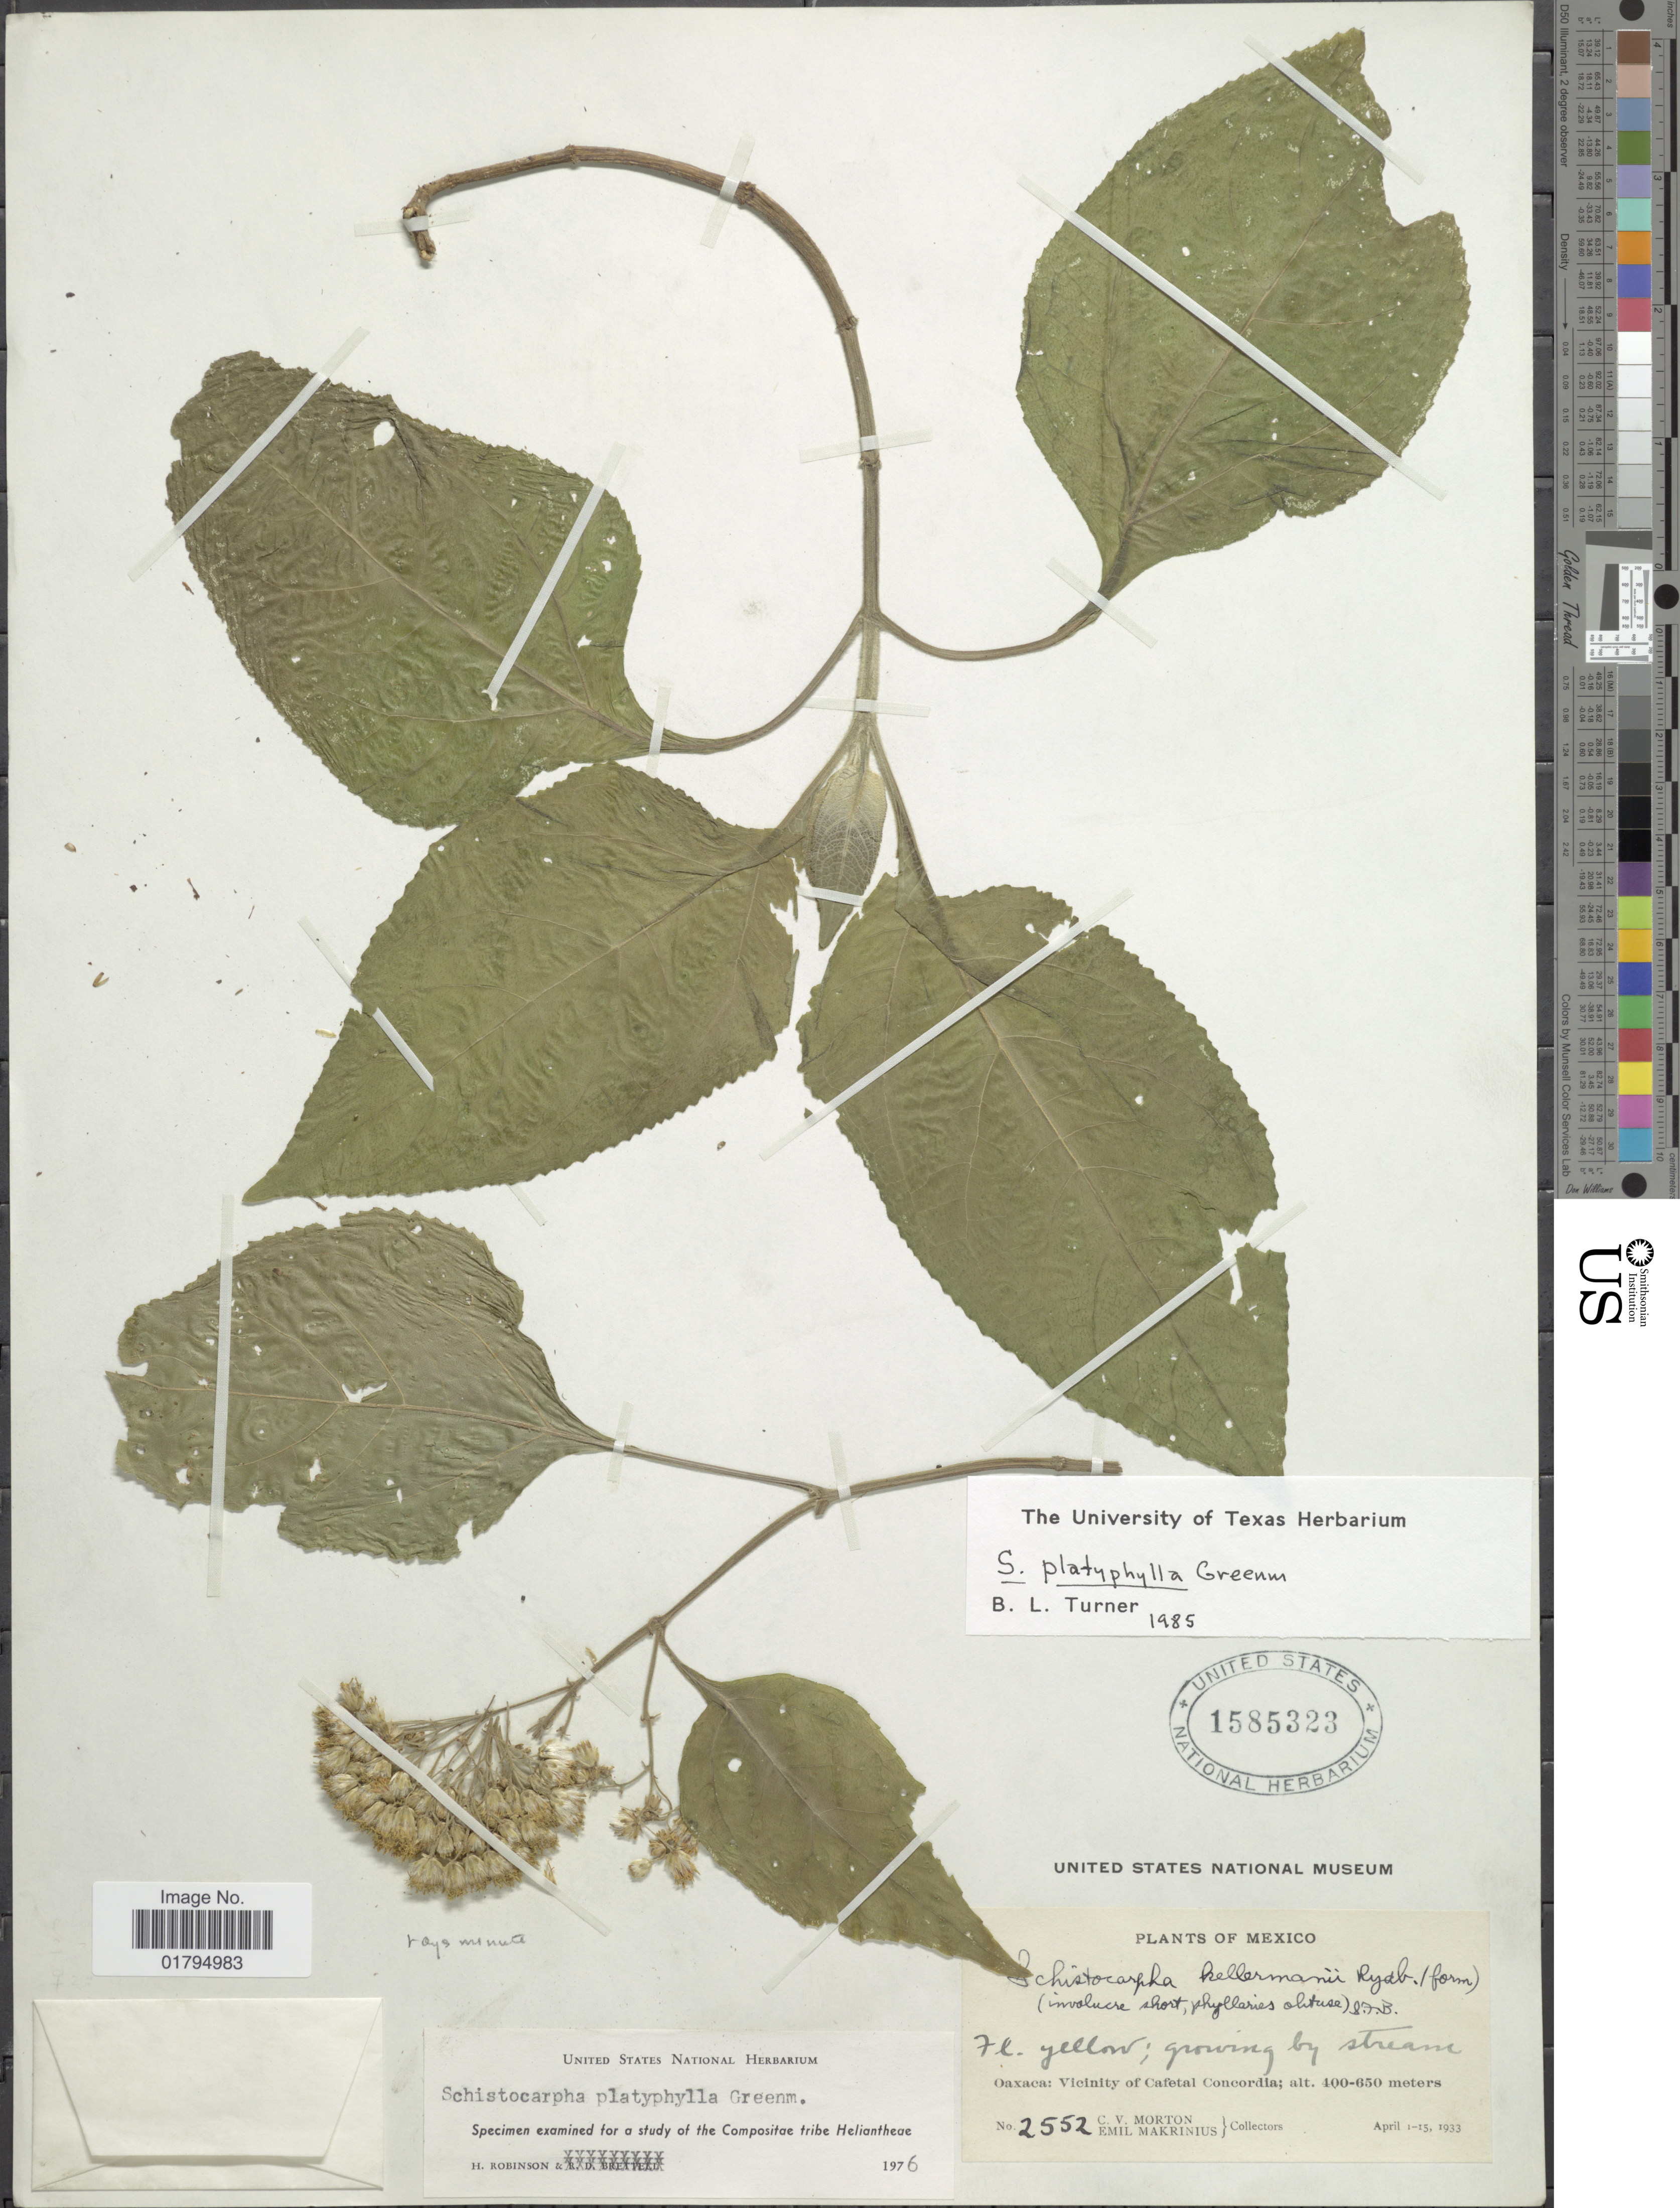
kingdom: Plantae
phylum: Tracheophyta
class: Magnoliopsida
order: Asterales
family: Asteraceae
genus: Schistocarpha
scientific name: Schistocarpha platyphylla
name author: Greenm.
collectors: C. V. Morton & E. Makrinius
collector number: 2552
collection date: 1933-04-01/1933-04-15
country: Mexico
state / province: Oaxaca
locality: Vicinity of Cafetal Concordia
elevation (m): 400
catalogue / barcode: US 1585323